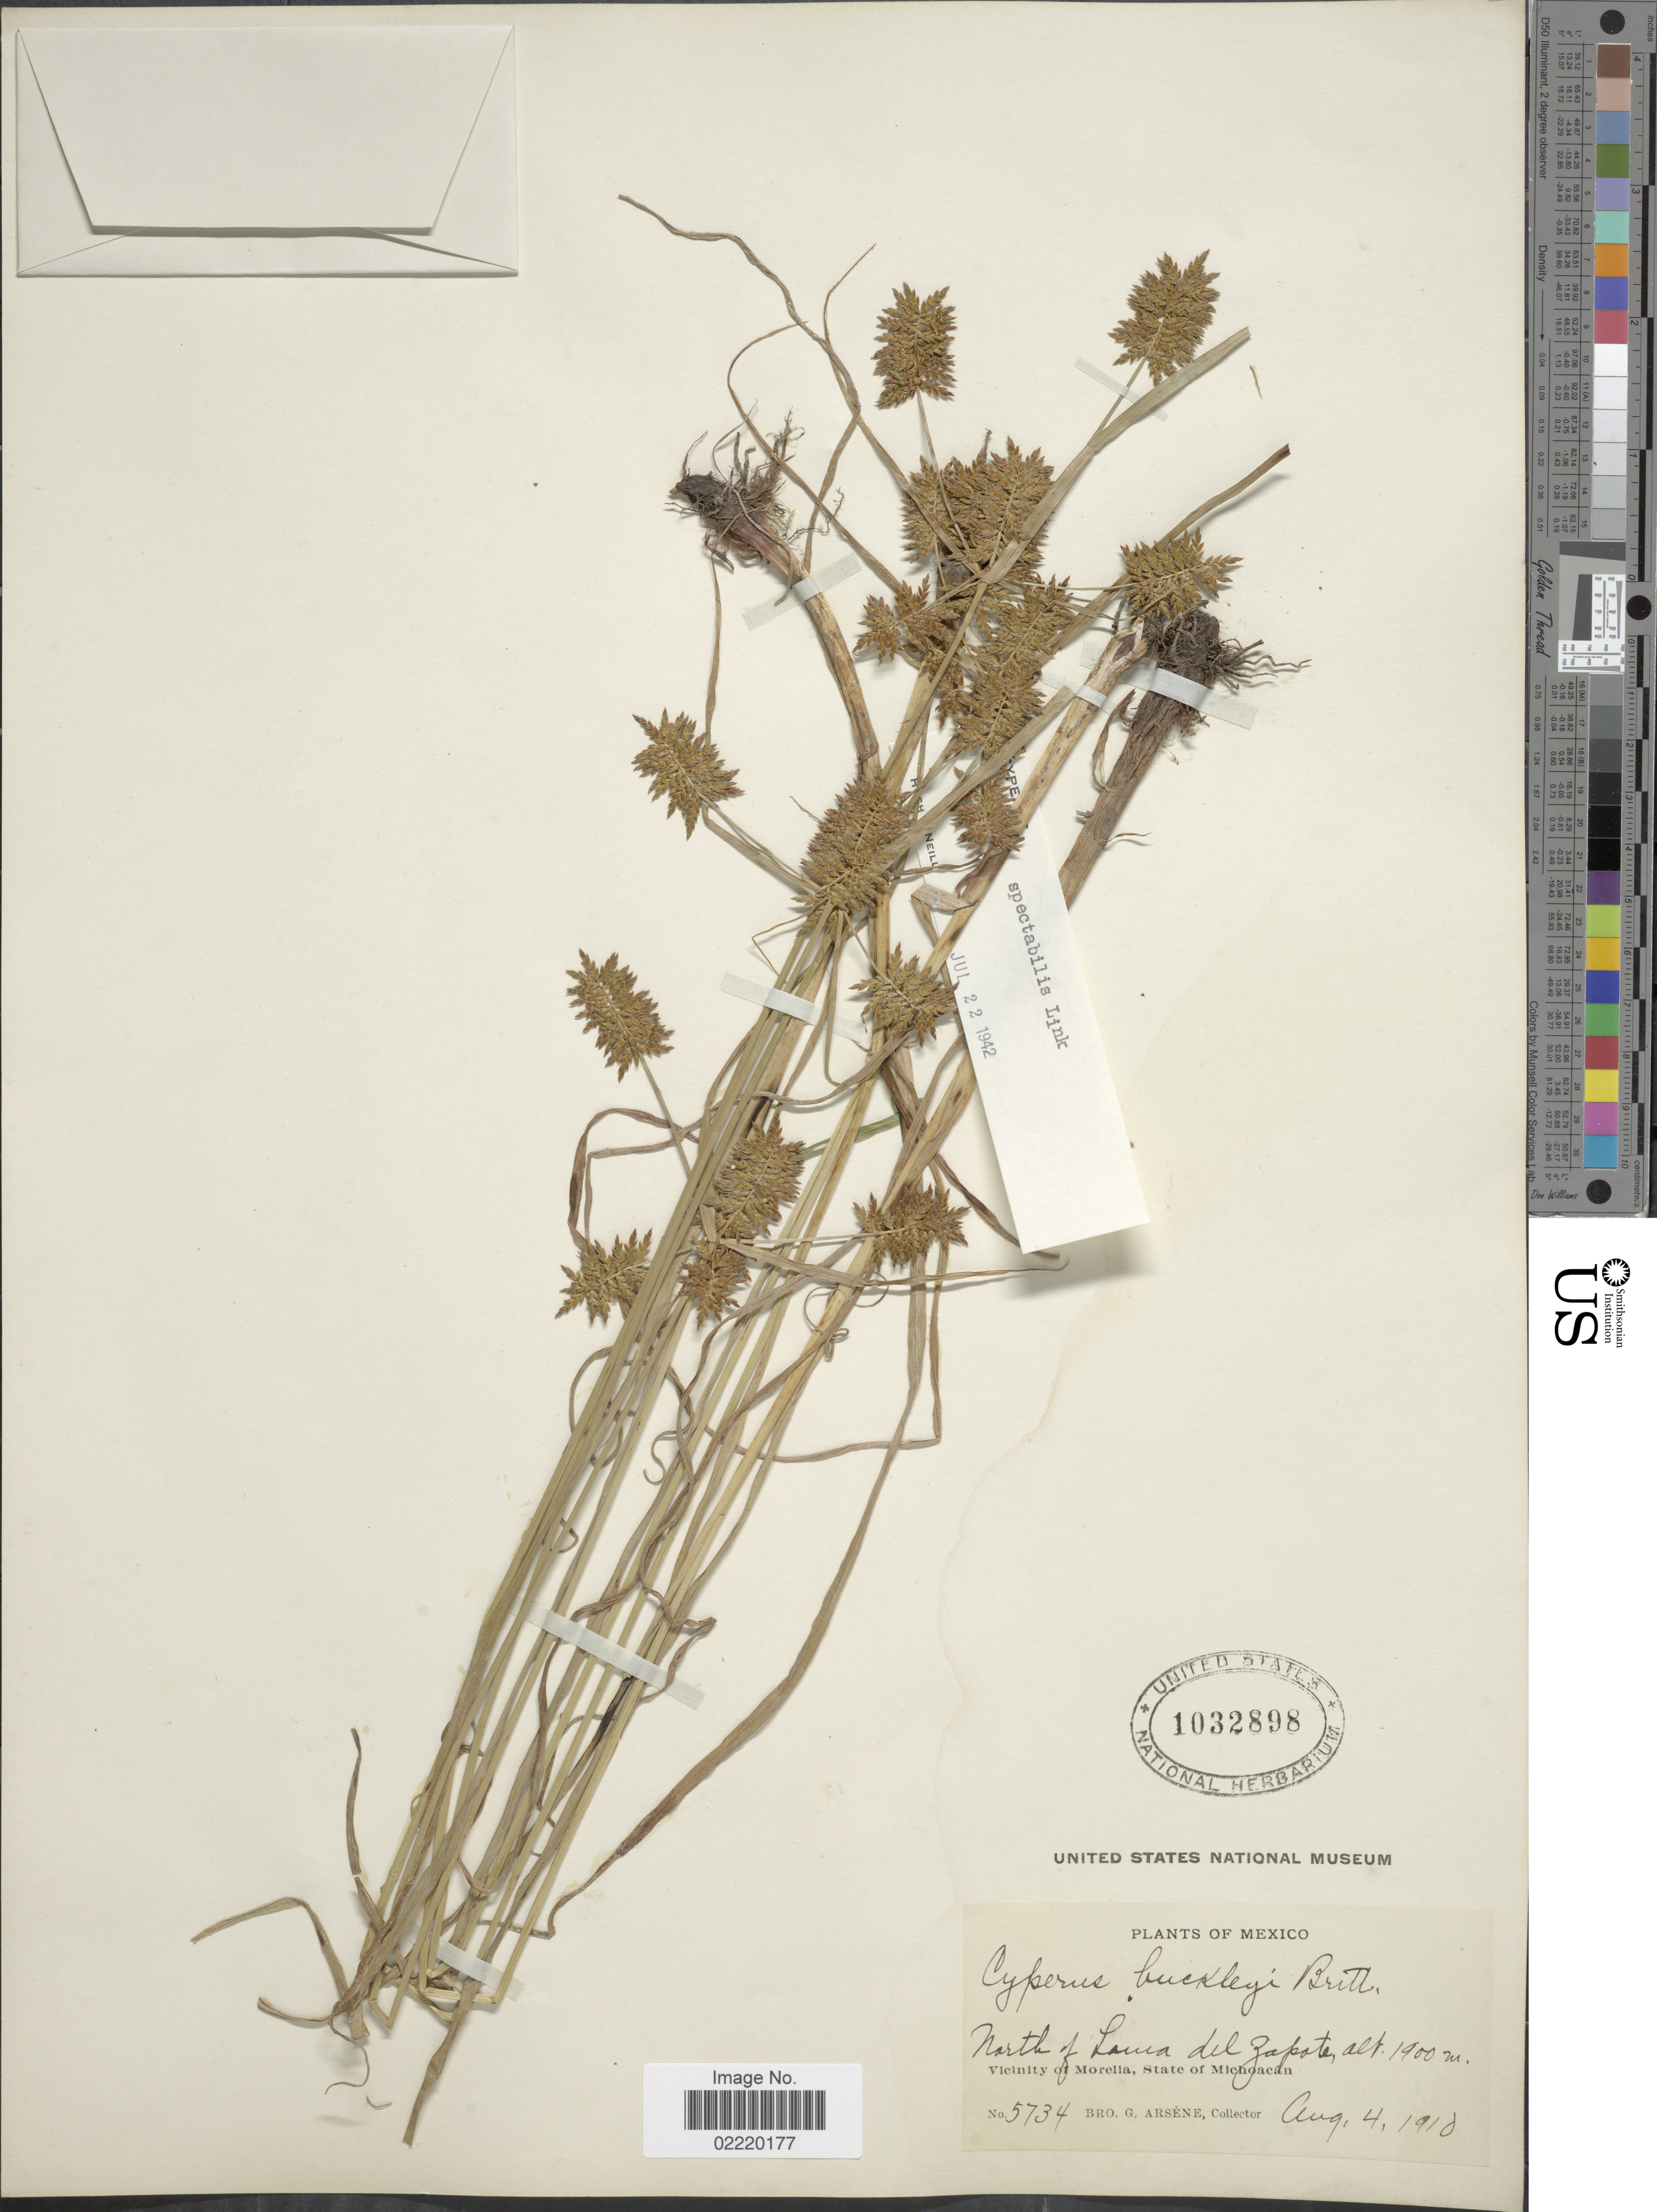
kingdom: Plantae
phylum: Tracheophyta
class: Liliopsida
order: Poales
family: Cyperaceae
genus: Cyperus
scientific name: Cyperus spectabilis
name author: Link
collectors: Bro. G. Arsène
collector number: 5734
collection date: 1910-08-04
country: Mexico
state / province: Michoacán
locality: North of Loma del Zapote, Vicinity of Morelia.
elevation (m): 1900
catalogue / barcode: US 1032898